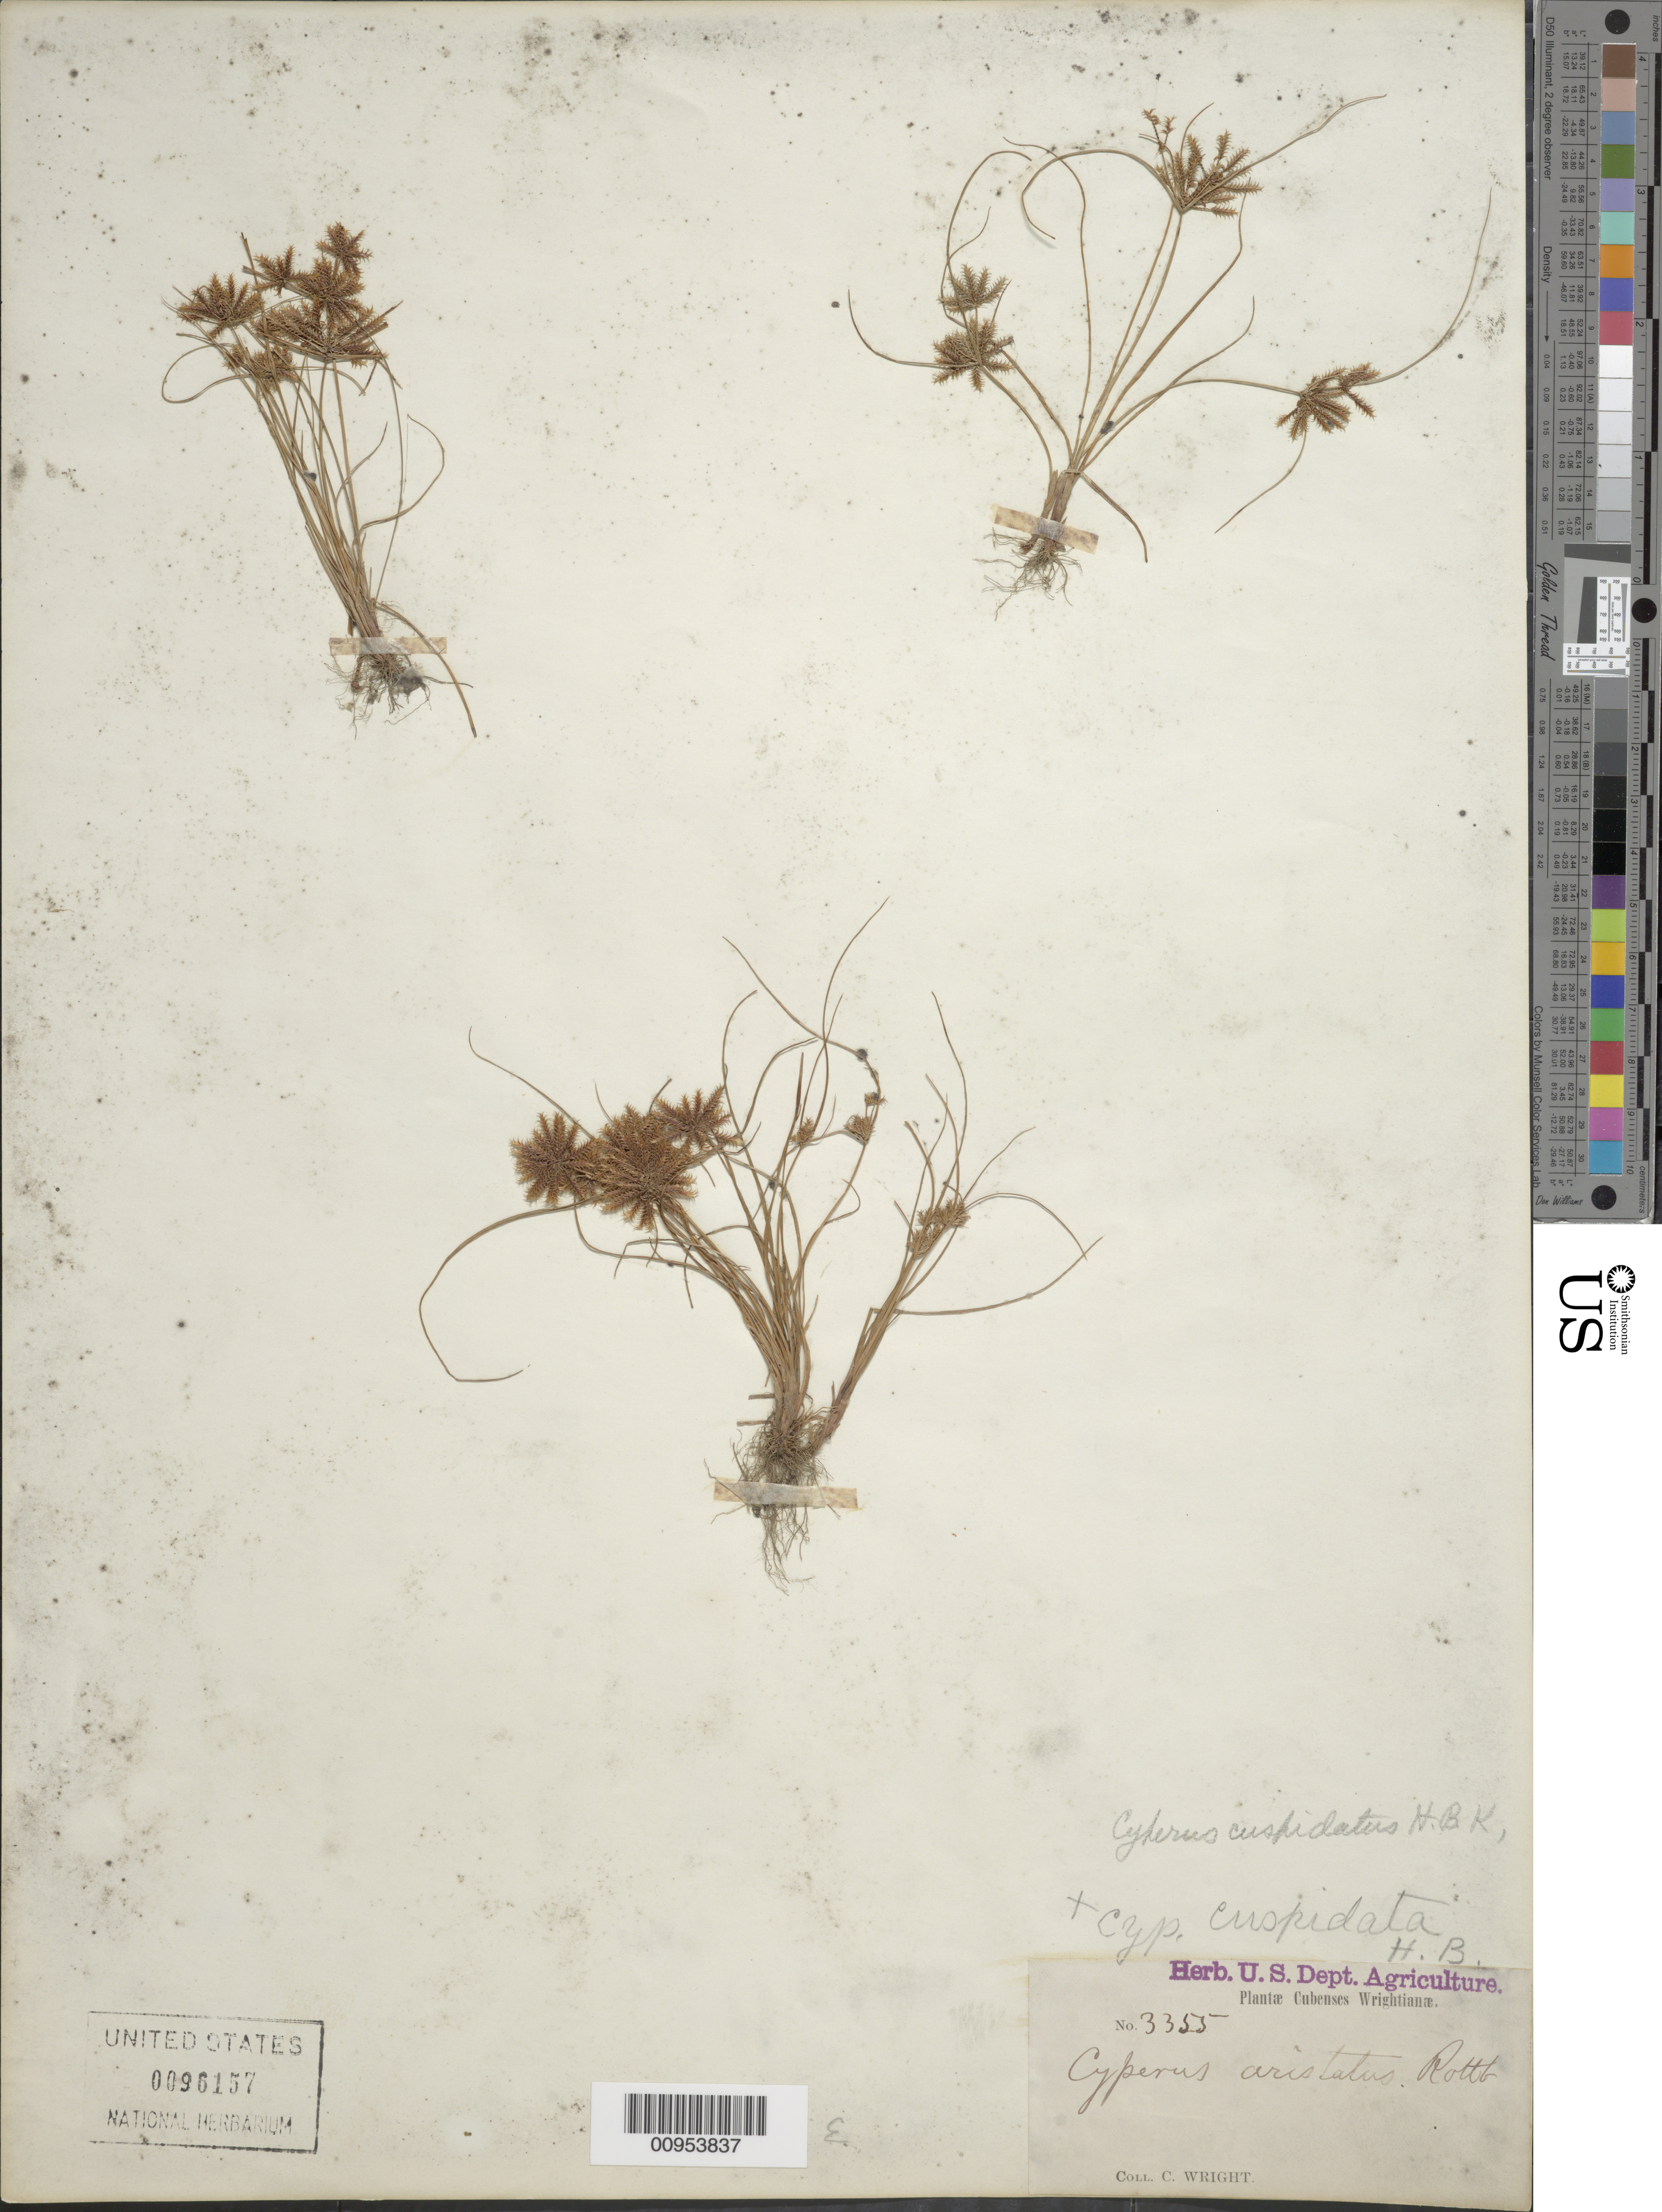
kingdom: Plantae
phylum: Tracheophyta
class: Liliopsida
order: Poales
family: Cyperaceae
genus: Cyperus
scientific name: Cyperus cuspidatus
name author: Kunth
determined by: Kükenthal, G.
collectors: C. Wright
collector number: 3355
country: Cuba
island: Cuba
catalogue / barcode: US 96157